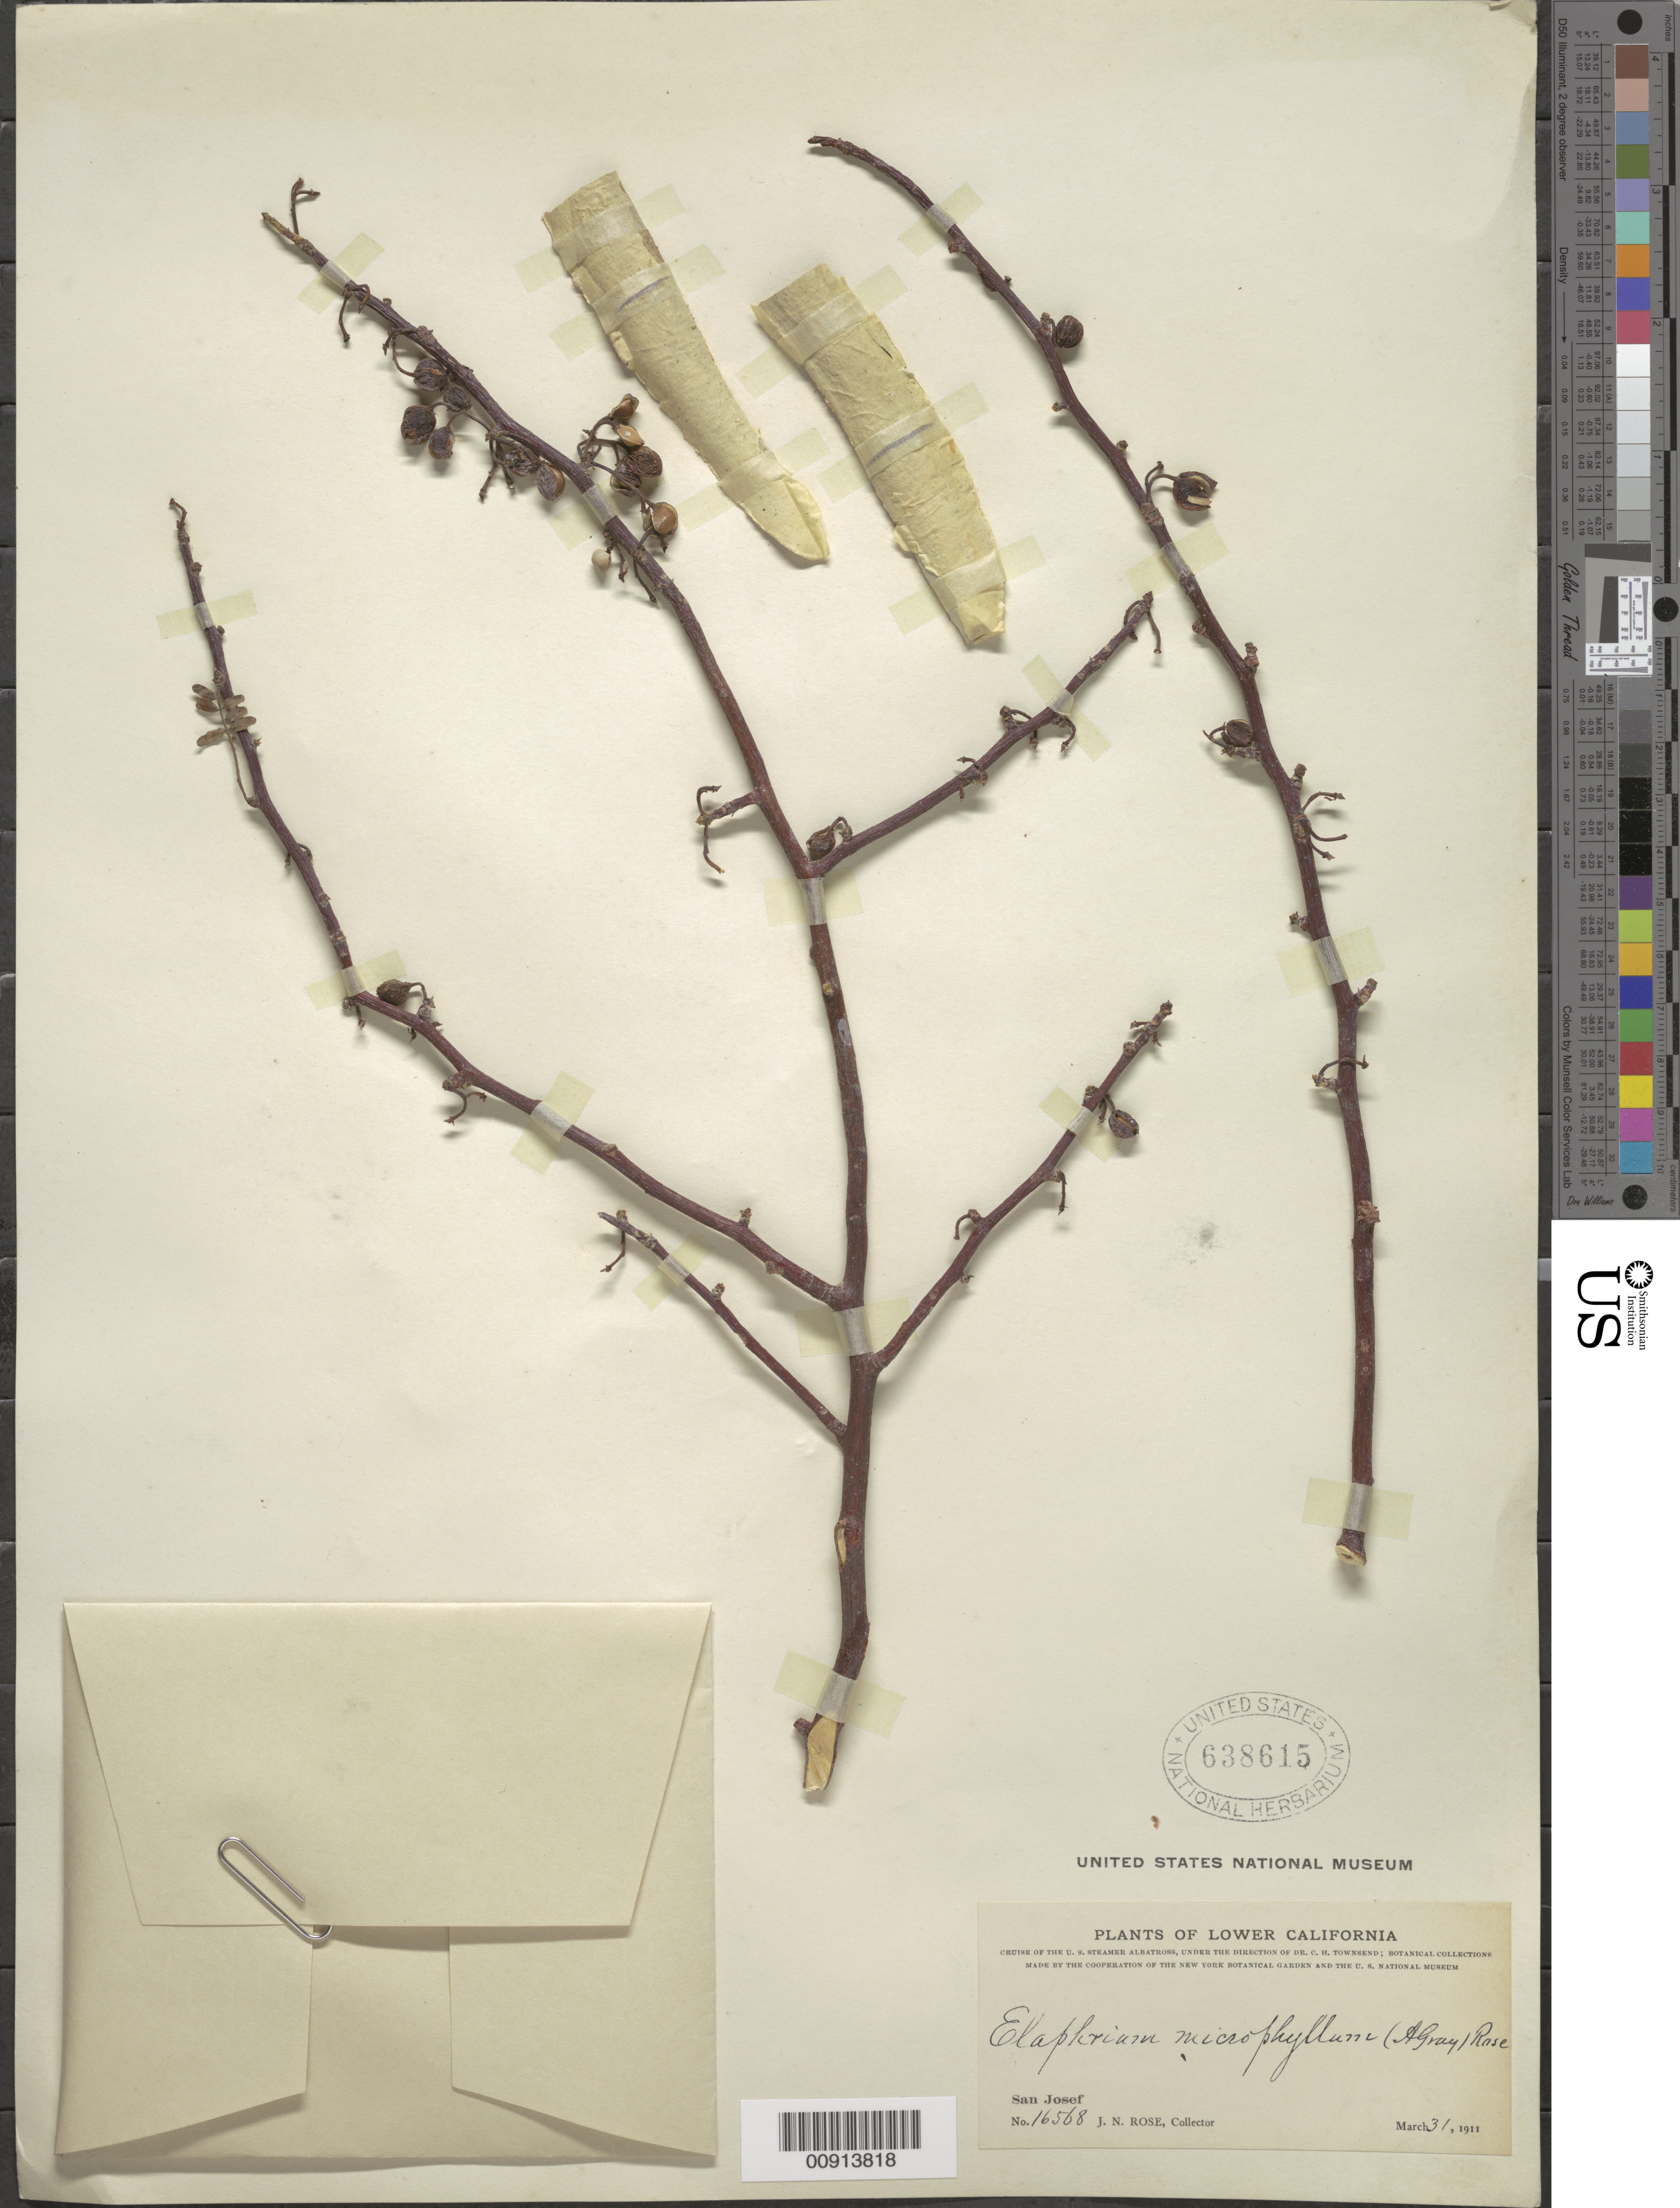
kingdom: Plantae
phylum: Tracheophyta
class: Magnoliopsida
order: Sapindales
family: Burseraceae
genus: Bursera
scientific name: Bursera microphylla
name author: A. Gray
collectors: J. N. Rose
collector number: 16568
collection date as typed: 31 Mar 1911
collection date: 1911-03-31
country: Mexico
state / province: Baja California Sur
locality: San Josef, Lower California.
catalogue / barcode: US 638615